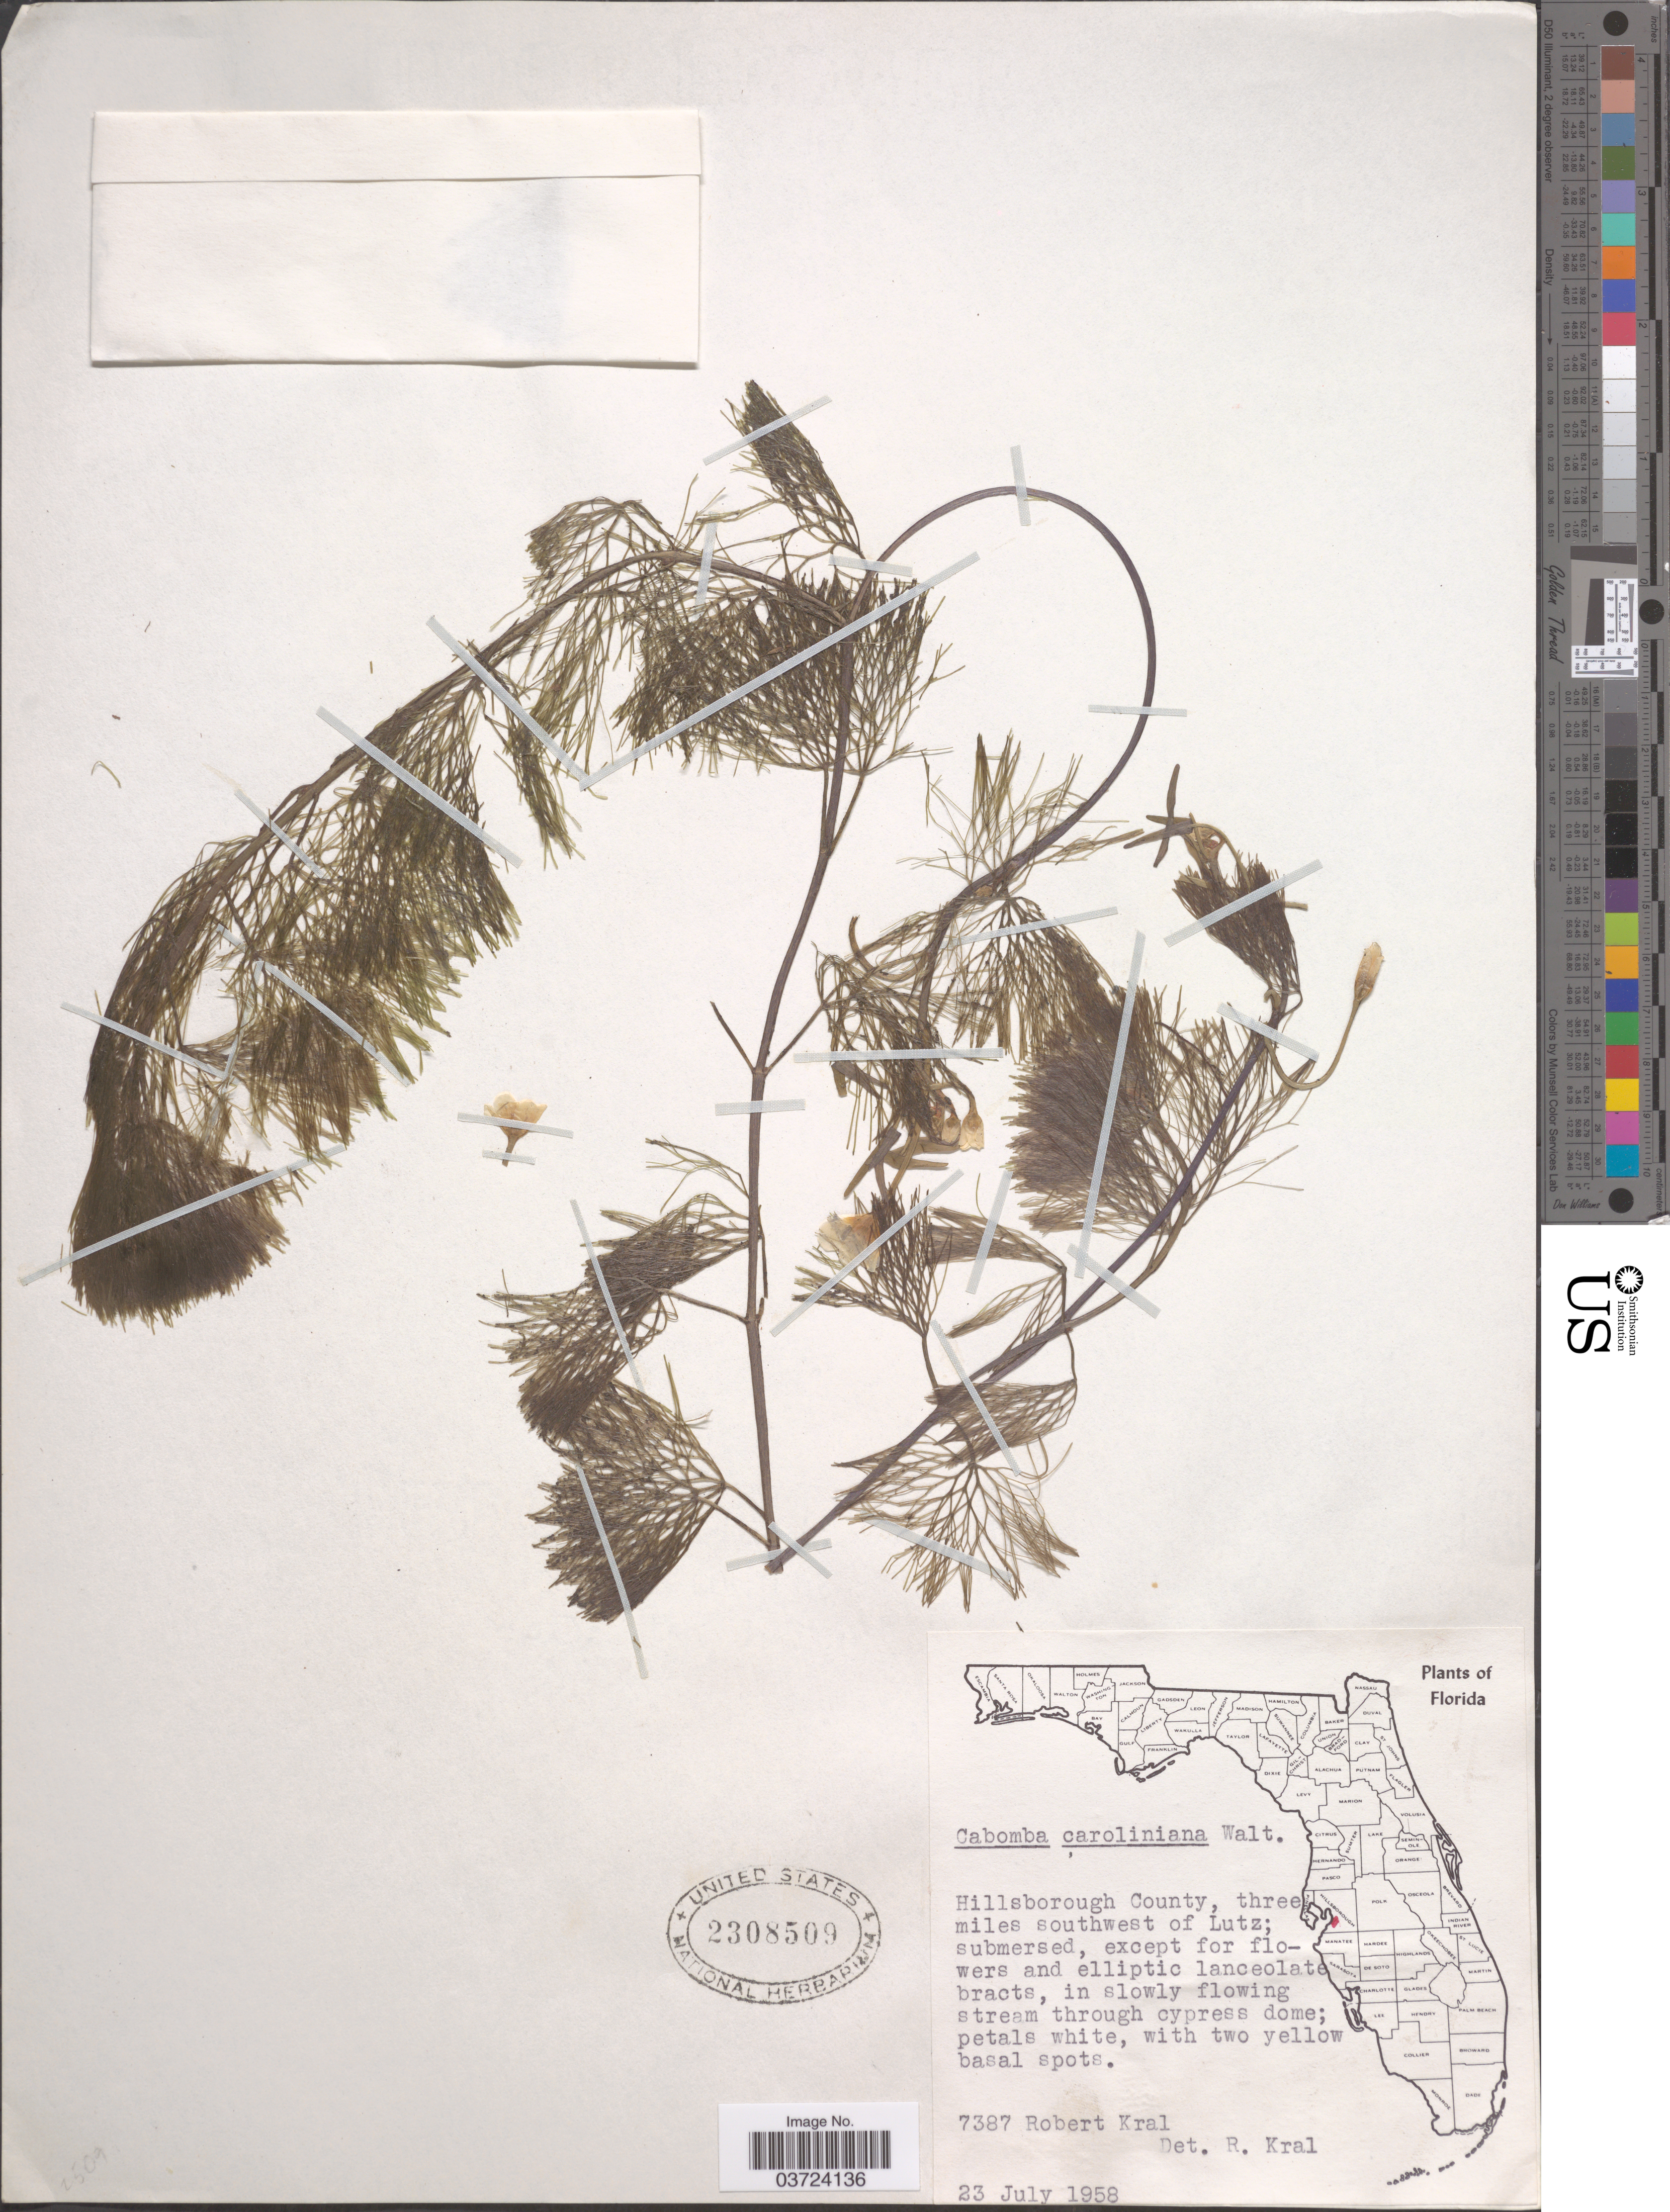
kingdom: Plantae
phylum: Tracheophyta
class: Magnoliopsida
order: Nymphaeales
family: Cabombaceae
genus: Cabomba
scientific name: Cabomba caroliniana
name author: A. Gray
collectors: R. Kral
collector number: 7387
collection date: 1958-07-23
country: United States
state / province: Florida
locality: Hillsborough County, three miles southwest of Lutz.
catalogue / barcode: US 2308509